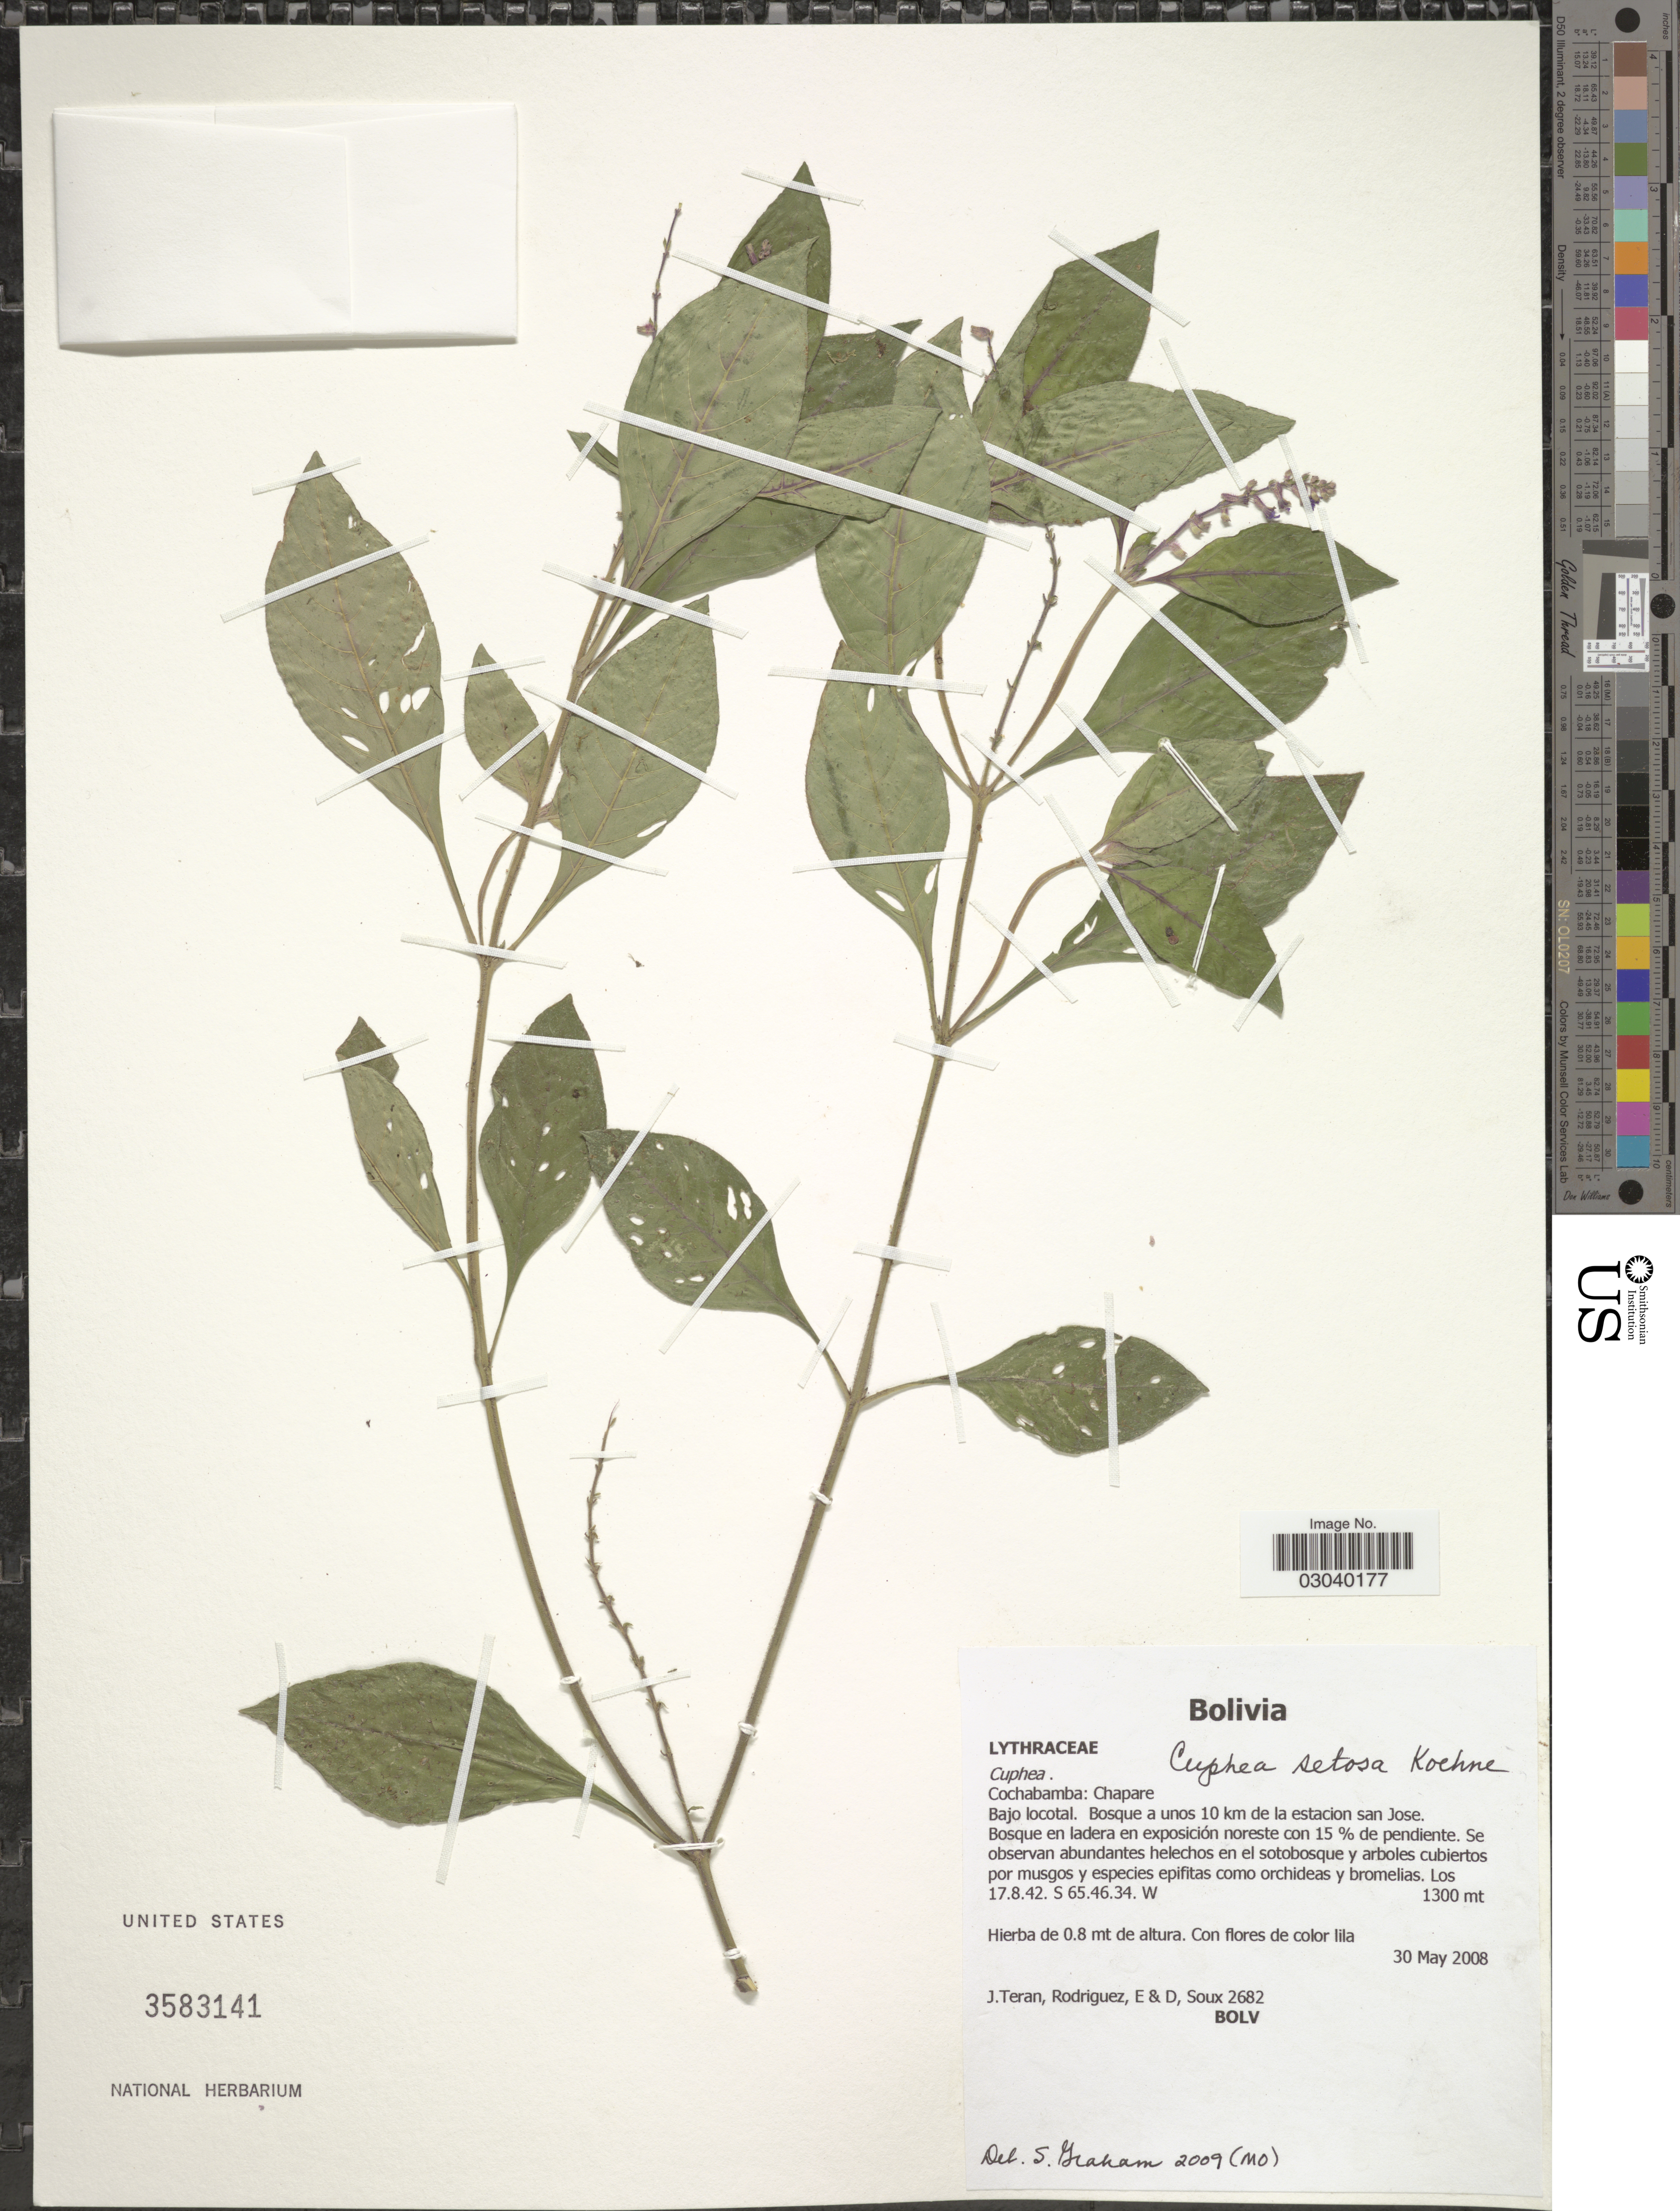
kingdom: Plantae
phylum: Tracheophyta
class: Magnoliopsida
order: Myrtales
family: Lythraceae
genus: Cuphea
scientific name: Cuphea setosa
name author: Koehne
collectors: J. Teran, E. Rodriguez & D. Soux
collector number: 2682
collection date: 2008-05-30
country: Bolivia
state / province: Cochabamba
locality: Chapare, Bajo locotal. Bosque a unos 10 km de la estacion san Jose.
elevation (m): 1300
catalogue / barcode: US 3583141